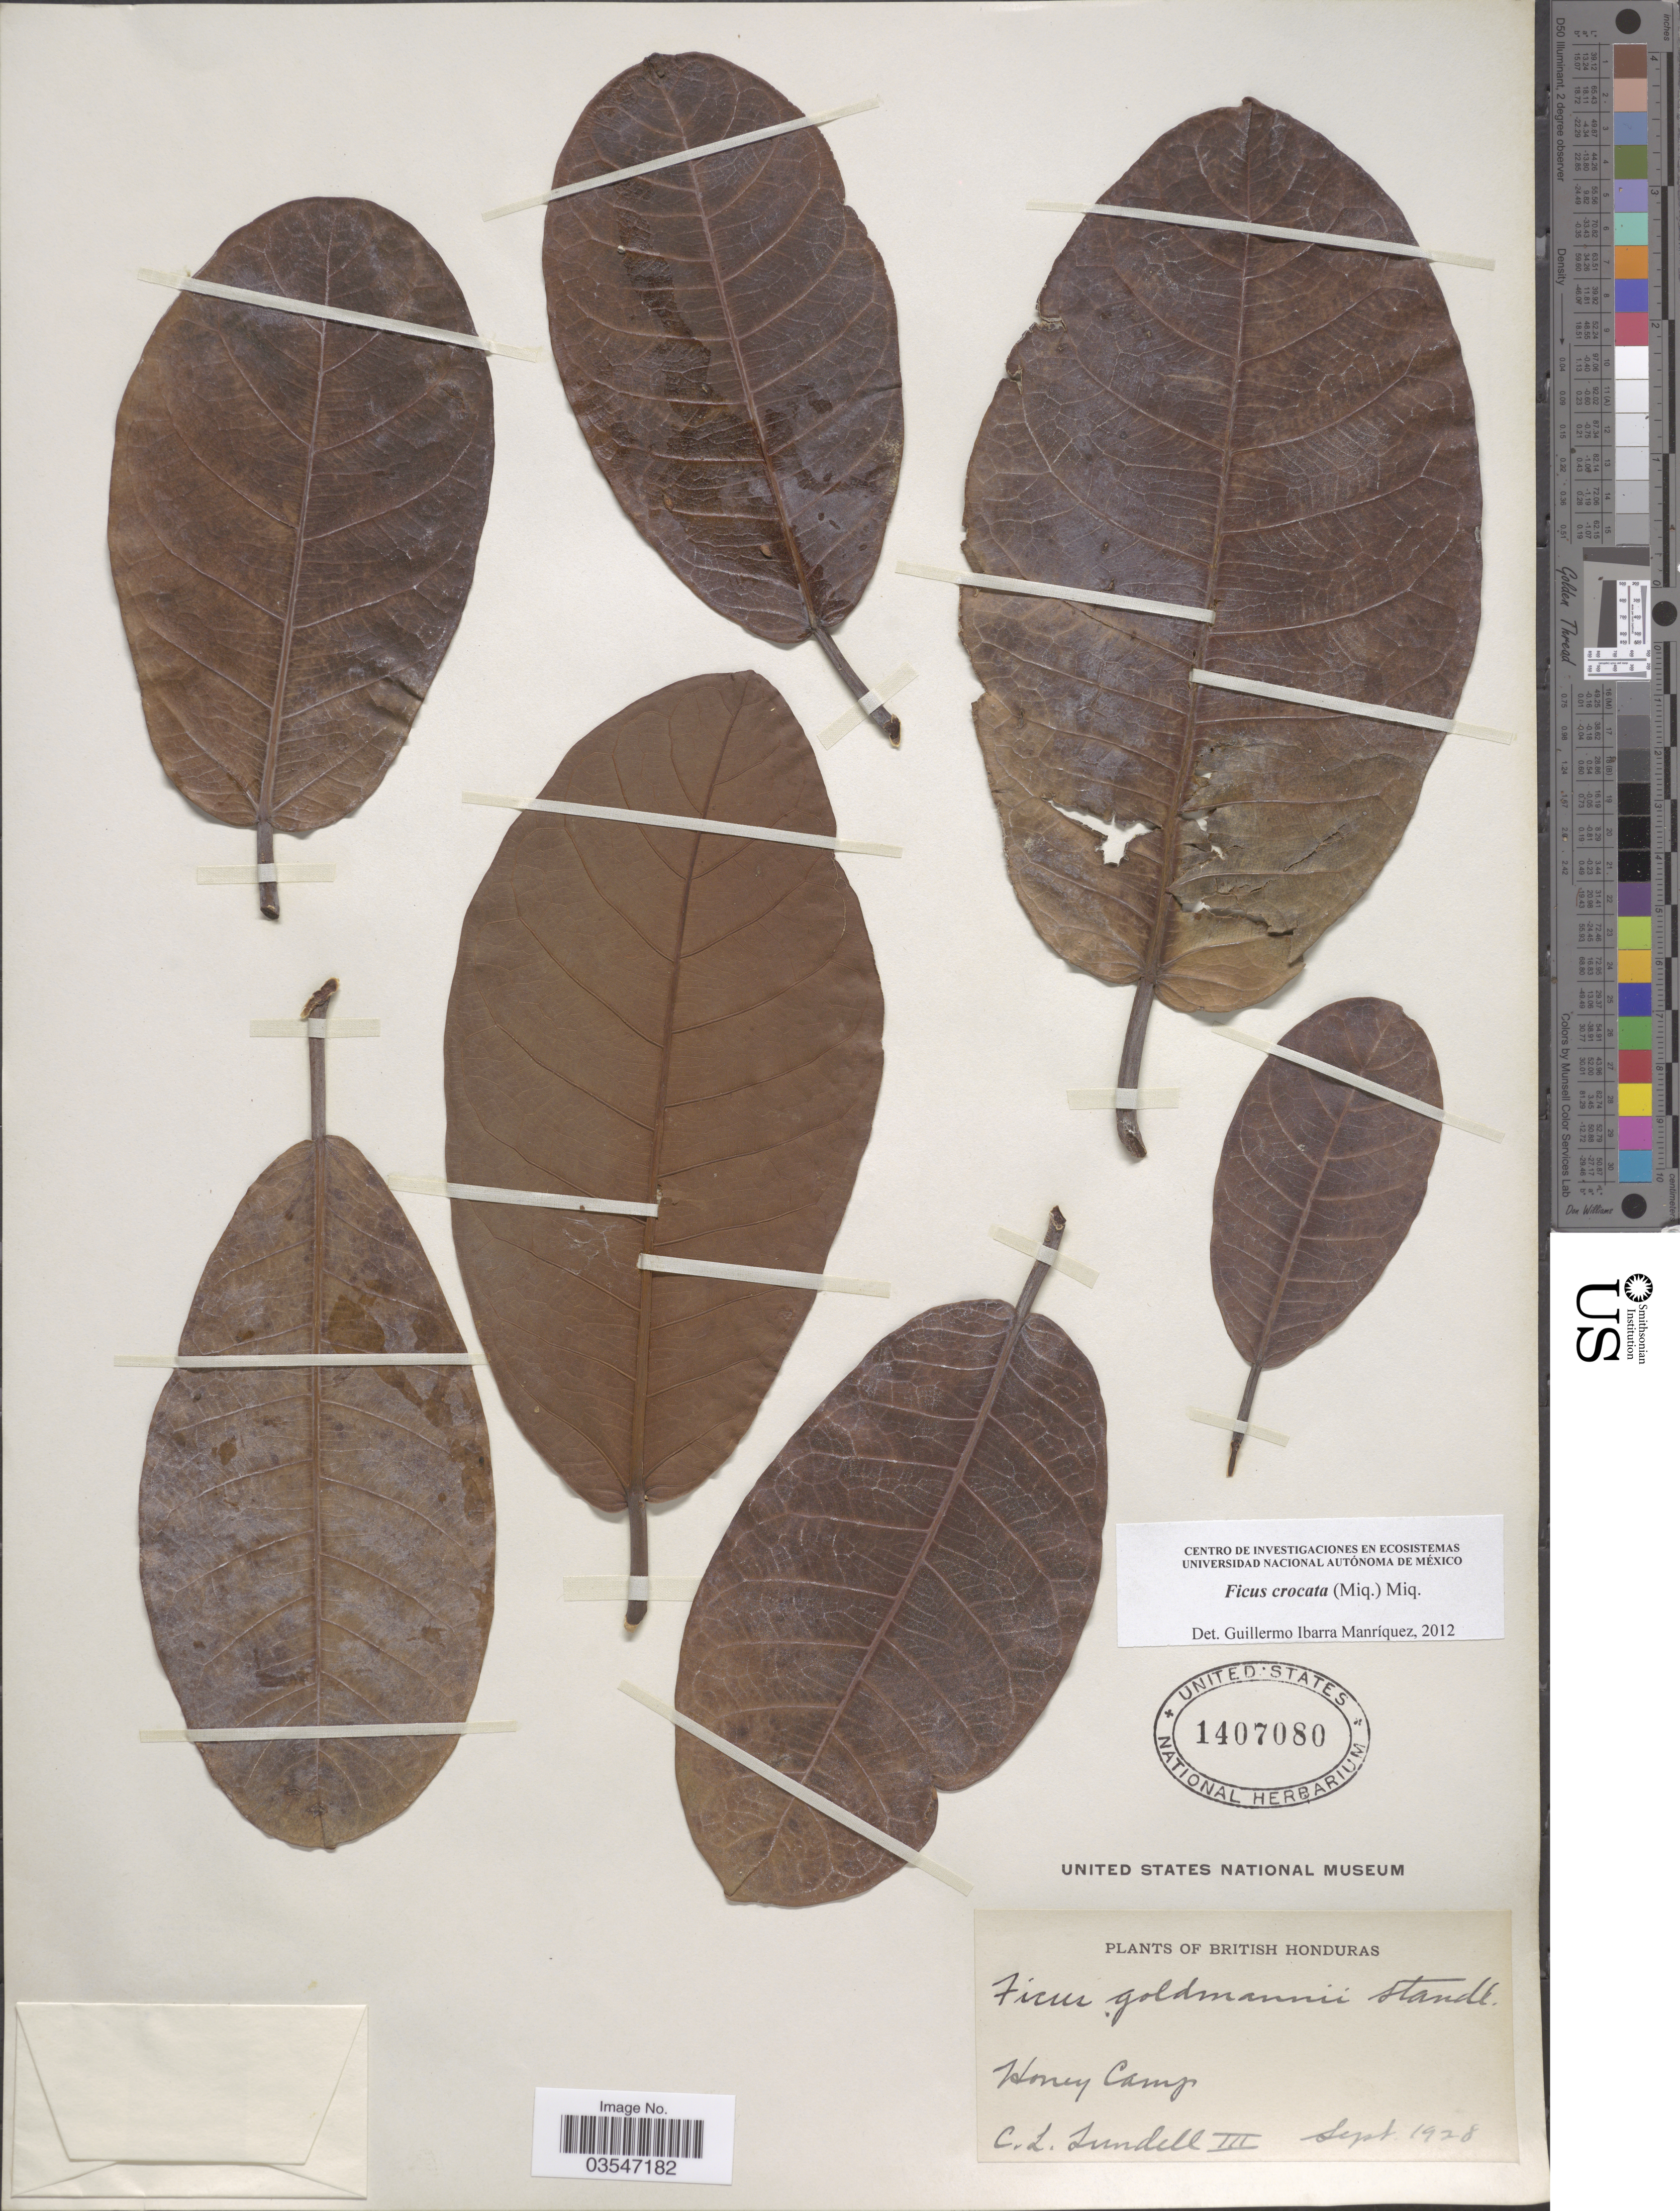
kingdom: Plantae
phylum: Tracheophyta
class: Magnoliopsida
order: Rosales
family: Moraceae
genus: Ficus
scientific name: Ficus crocata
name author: (Miq.) Miq.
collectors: C. L. Lundell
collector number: III?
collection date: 1928-09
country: Belize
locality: British Honduras. Honey Camp.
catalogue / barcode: US 1407080